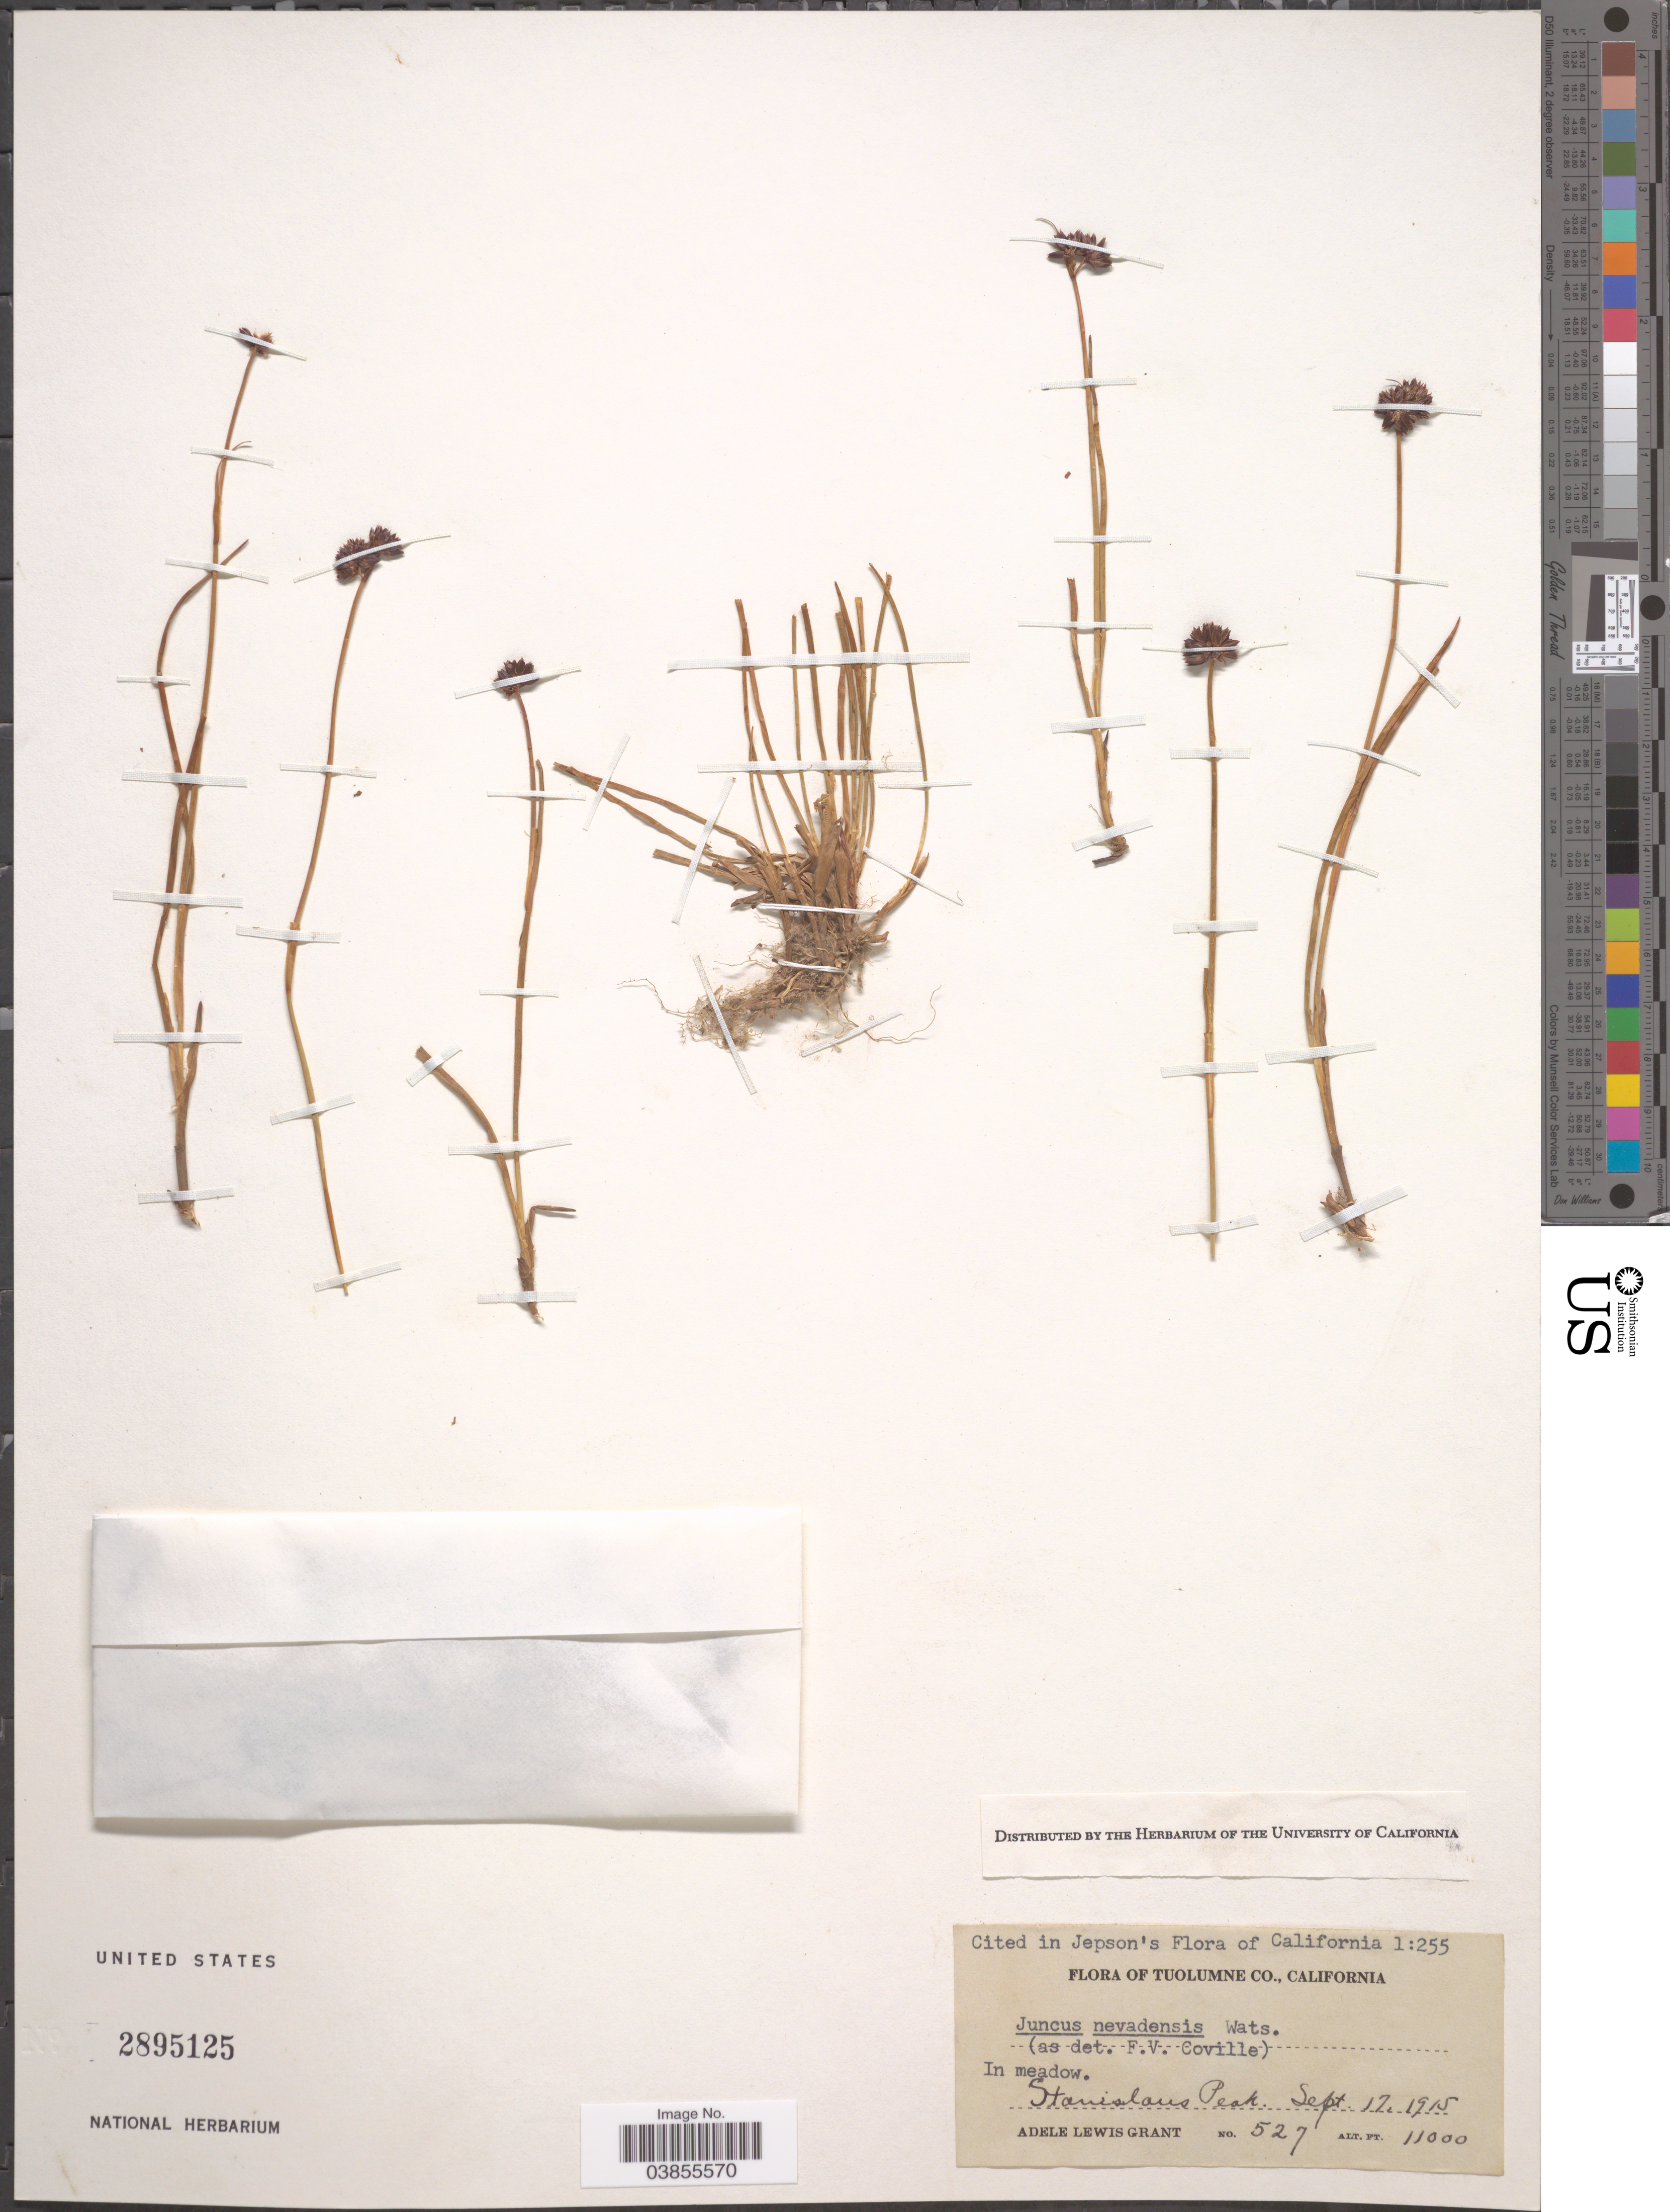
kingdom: Plantae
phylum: Tracheophyta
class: Liliopsida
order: Poales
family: Juncaceae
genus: Juncus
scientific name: Juncus nevadensis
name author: S. Watson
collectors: A. L. Grant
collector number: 527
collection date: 1915-09-17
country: United States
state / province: California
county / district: Tuolumne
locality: Tuolumne Co. Stanislaus Peak.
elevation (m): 3353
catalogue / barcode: US 2895125